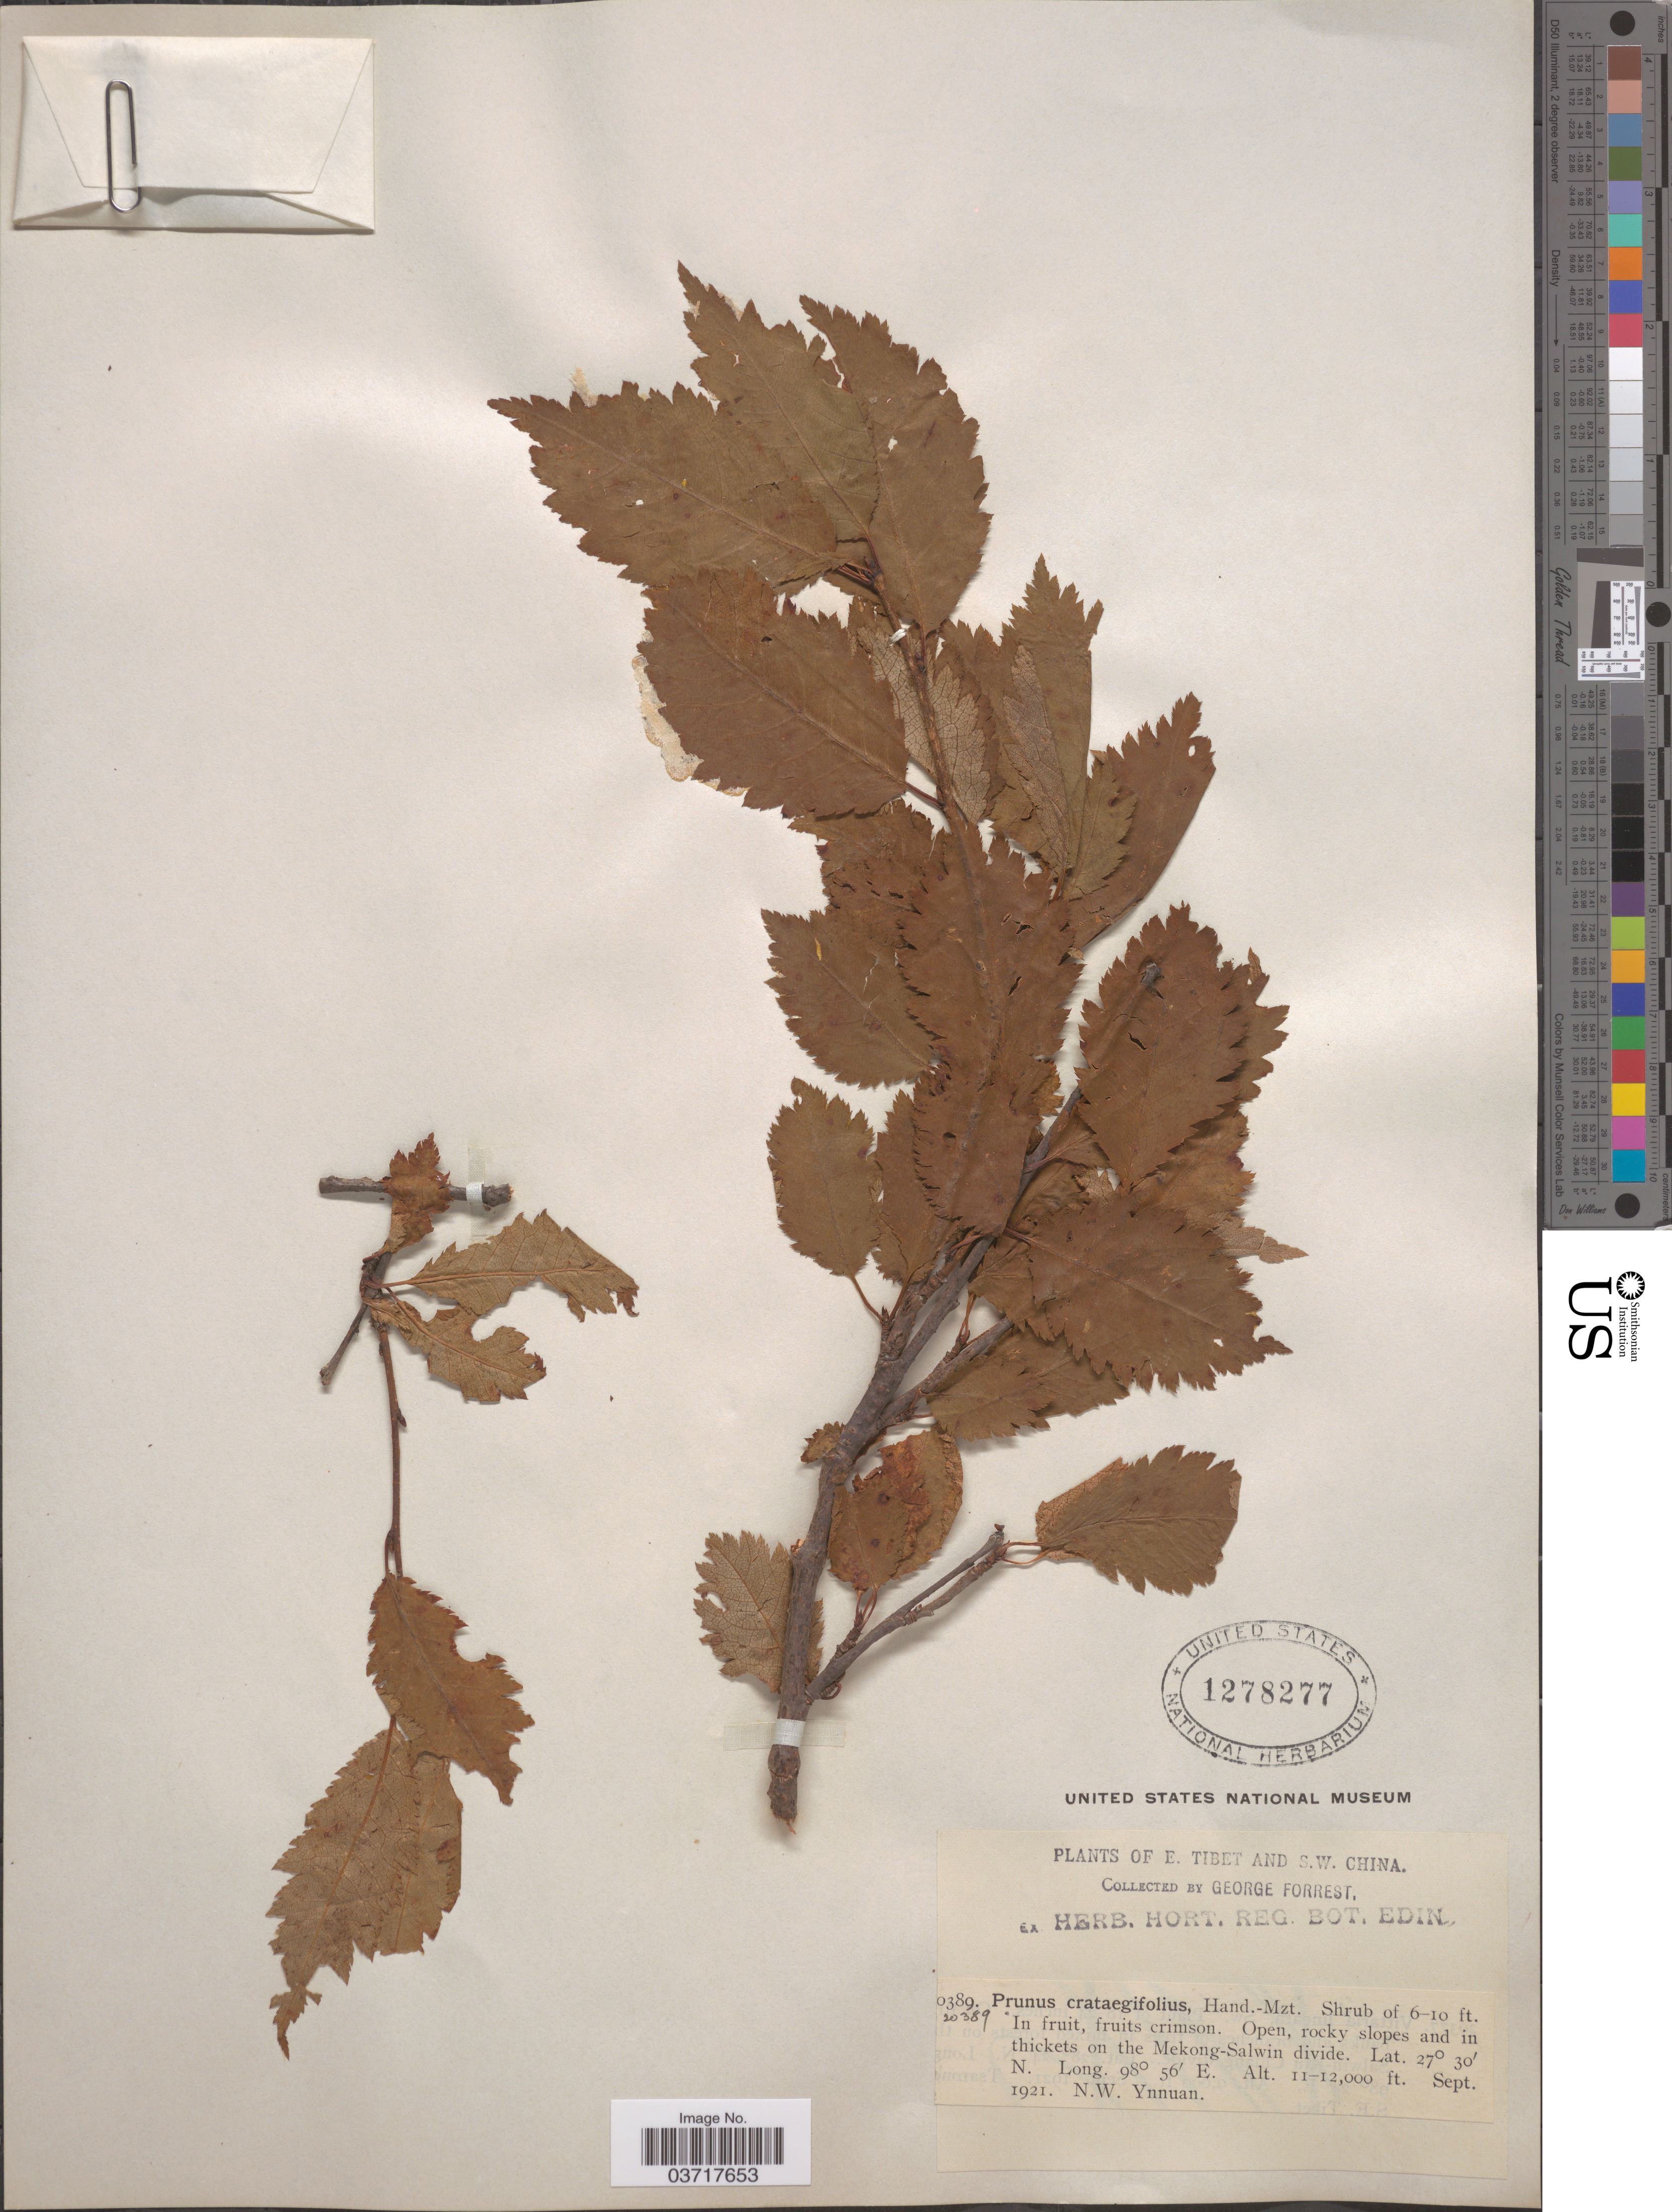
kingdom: Plantae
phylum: Tracheophyta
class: Magnoliopsida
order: Rosales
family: Rosaceae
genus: Prunus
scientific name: Prunus crataegifolius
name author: Hand.-Mazz.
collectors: G. Forrest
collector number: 20389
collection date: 1921-09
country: China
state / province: Yunnan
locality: S.W. China. On the Mekong-Salwin divide. N.W. Ynnuan.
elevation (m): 3353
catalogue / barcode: US 1278277